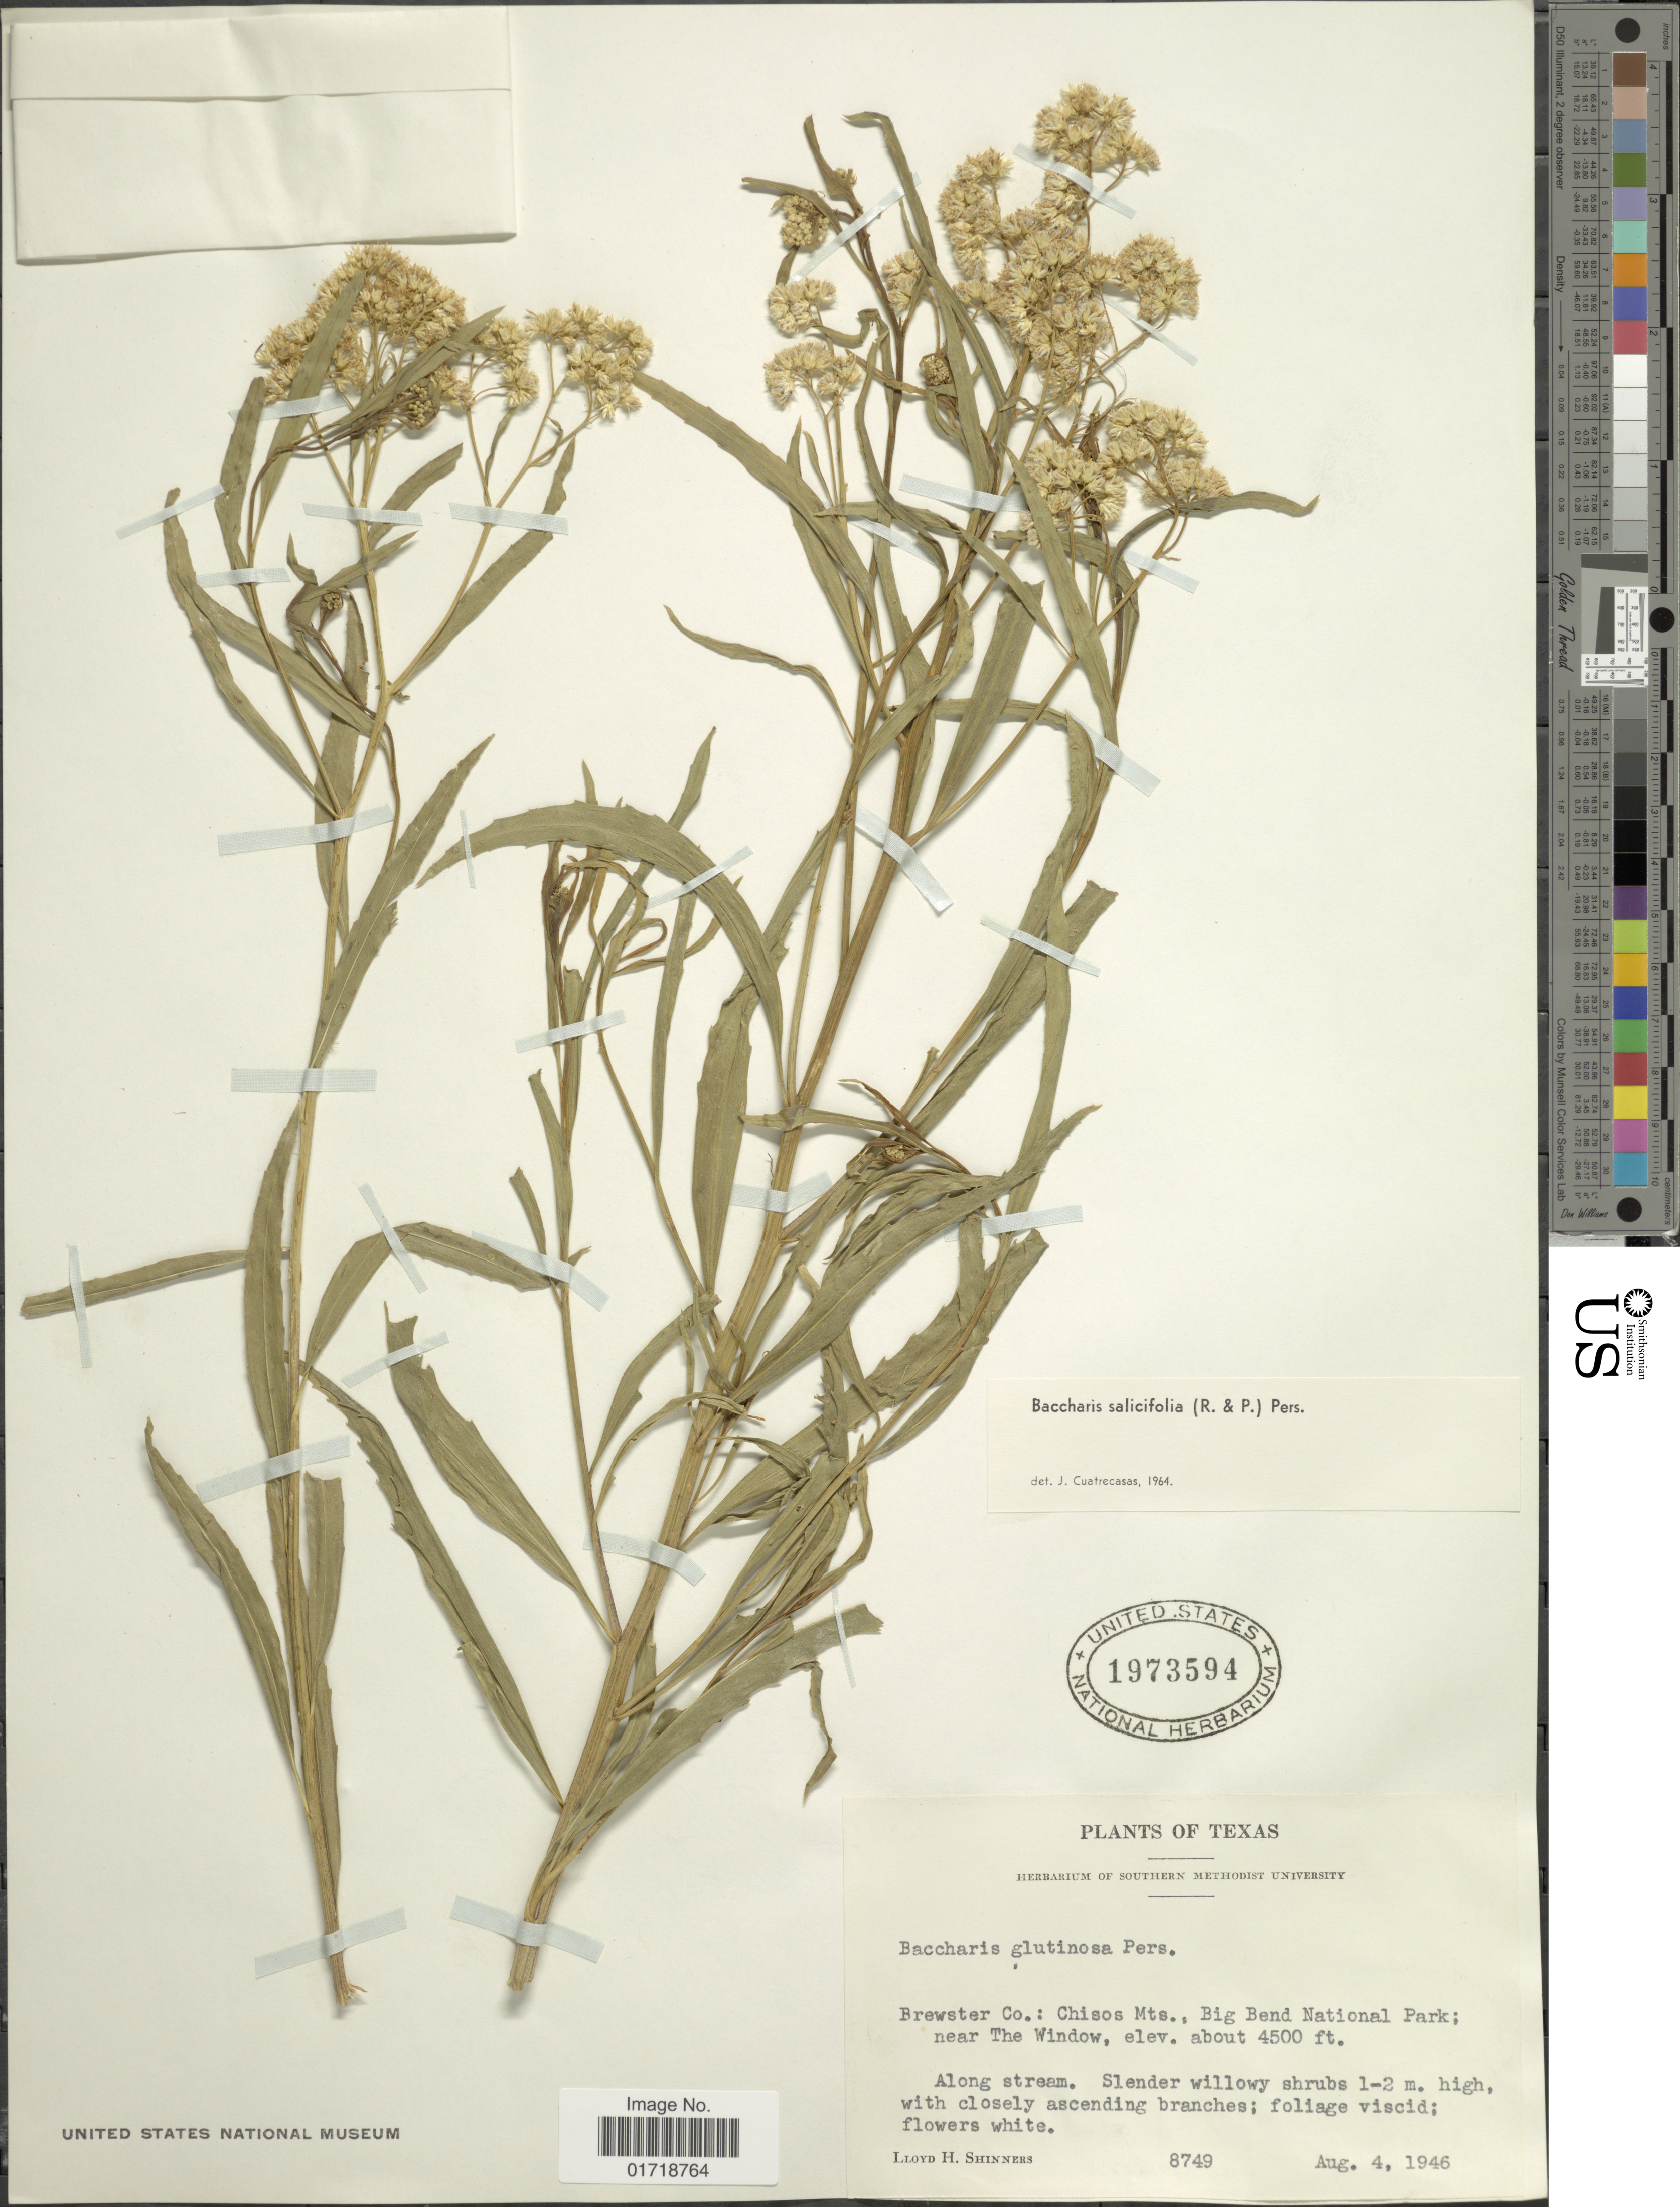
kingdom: Plantae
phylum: Tracheophyta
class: Magnoliopsida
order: Asterales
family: Asteraceae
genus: Baccharis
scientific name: Baccharis glutinosa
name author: Pers.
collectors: L. H. Shinners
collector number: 8749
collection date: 1946-08-04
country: United States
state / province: Texas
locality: Brewster Co: Chicos Mts. Big Bend National Park: near The Window, Along stream.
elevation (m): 1372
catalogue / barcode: US 1973594